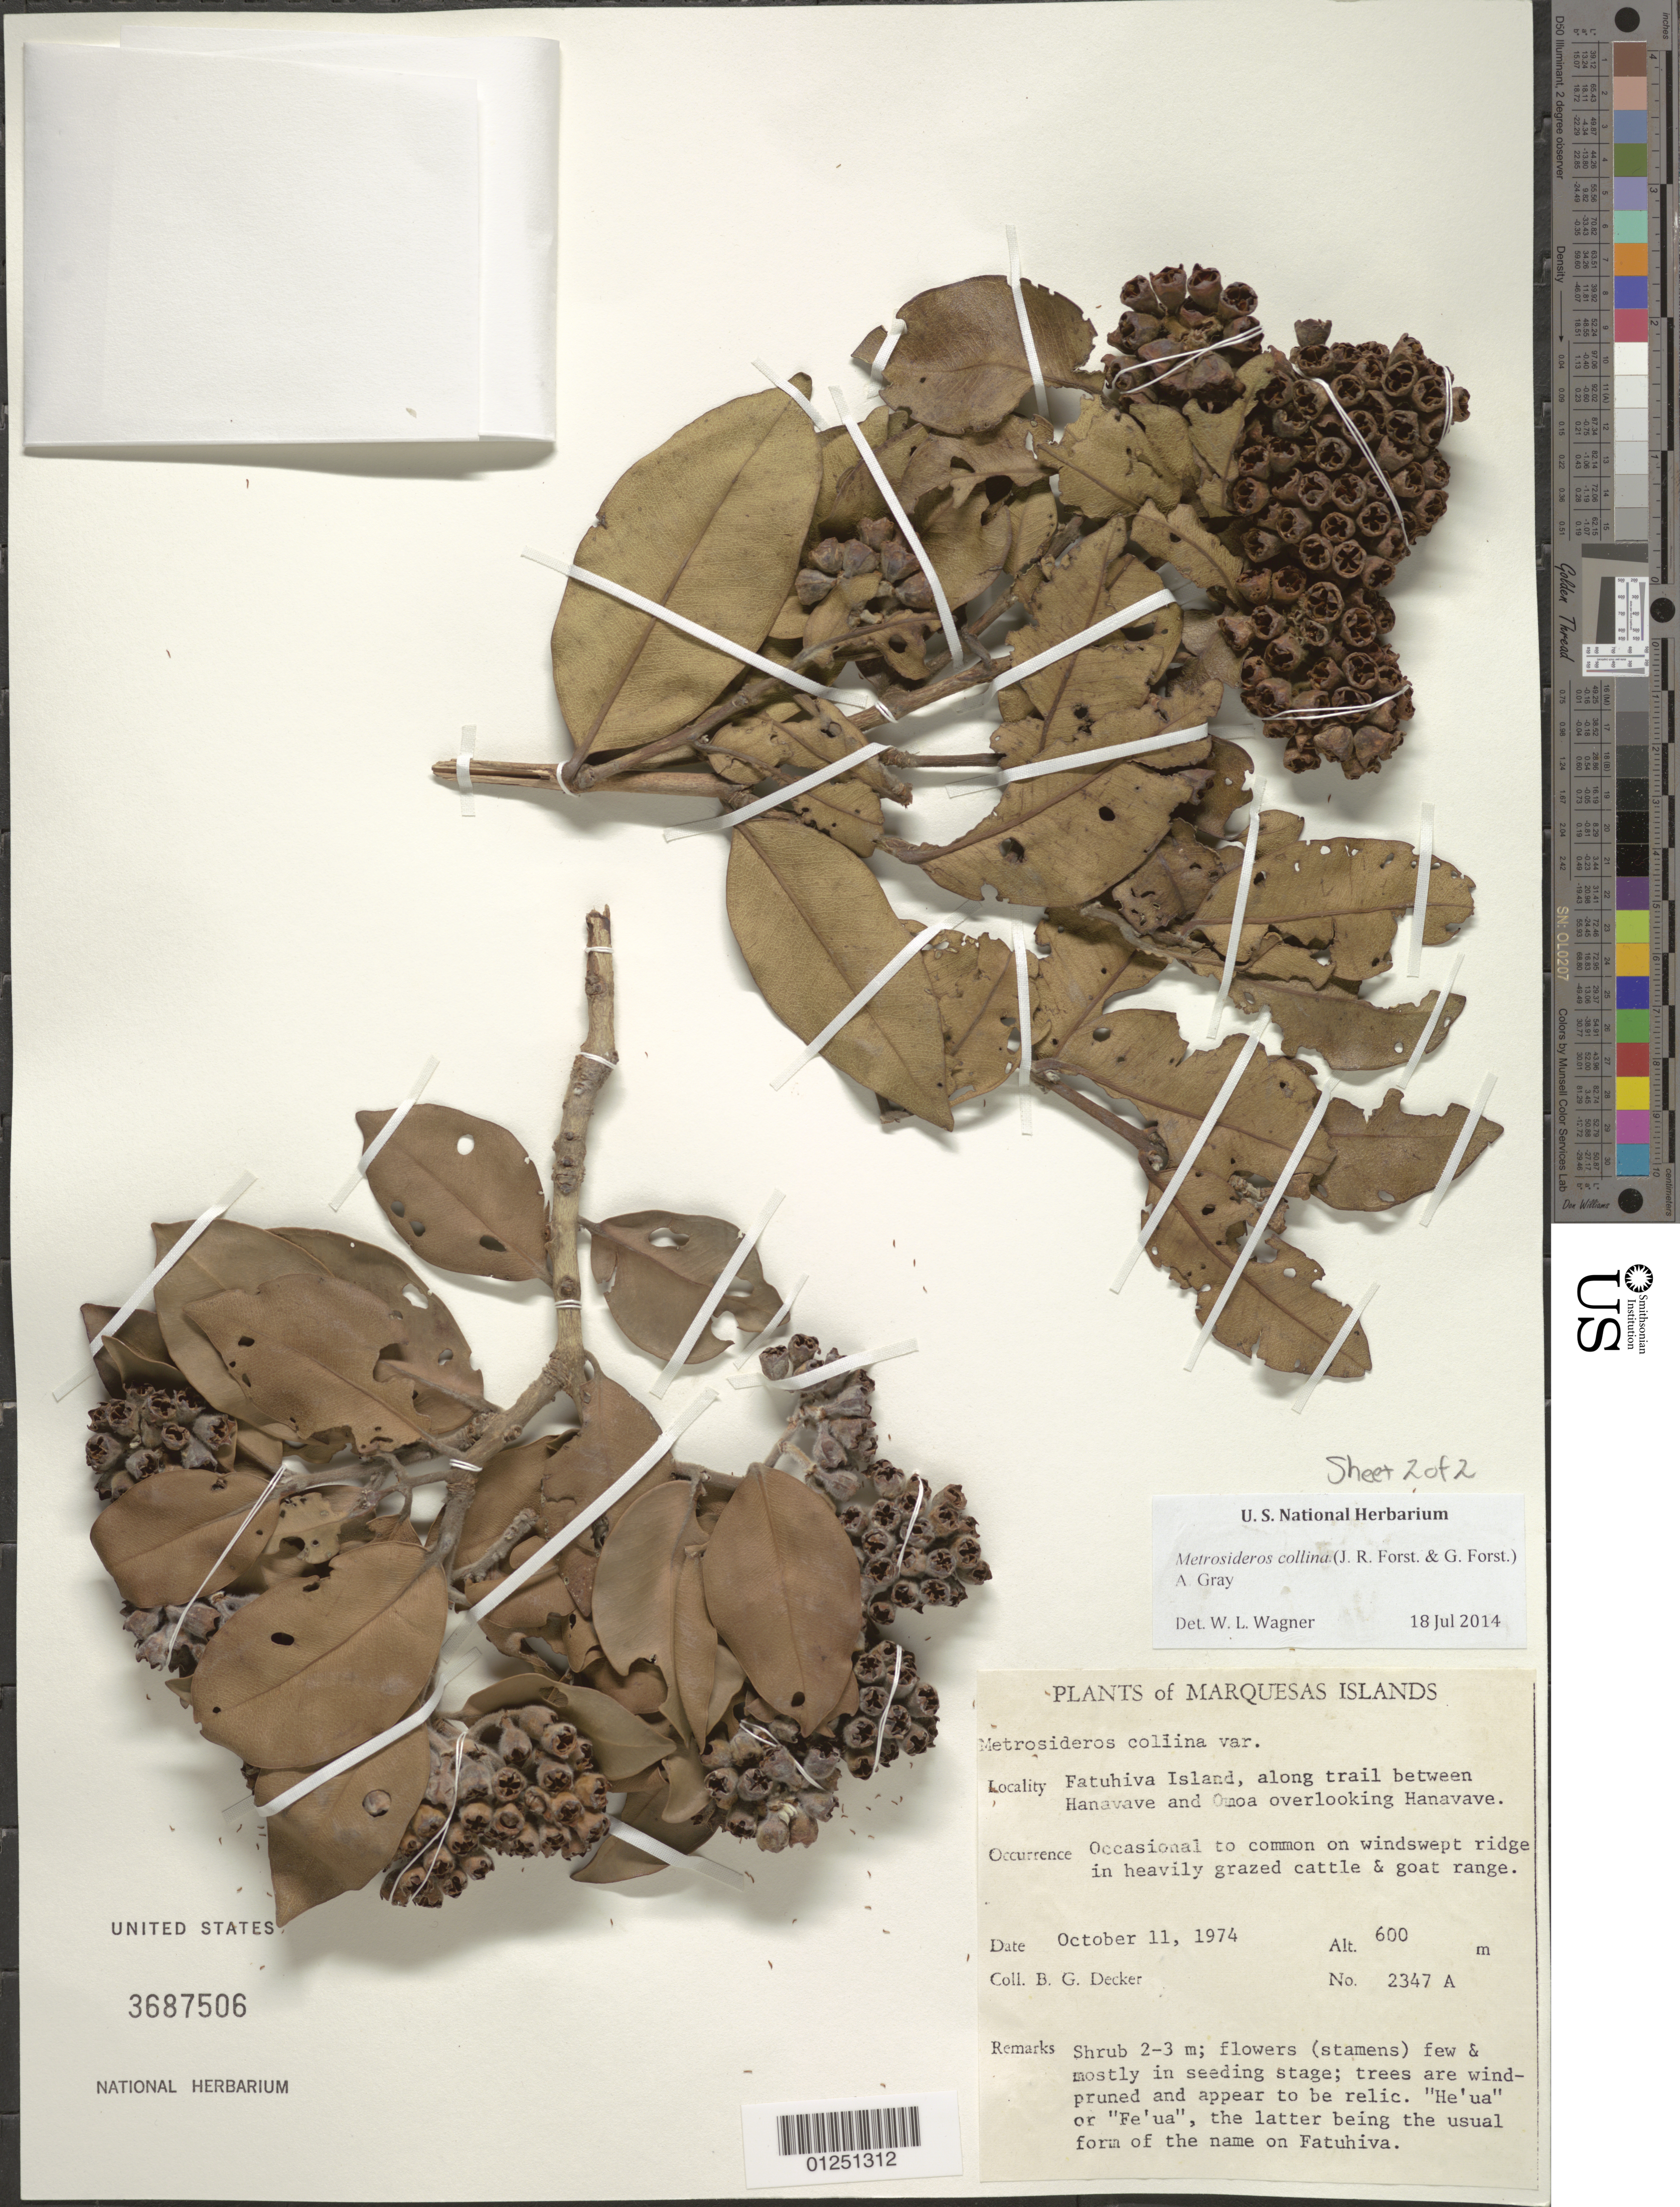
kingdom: Plantae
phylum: Tracheophyta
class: Magnoliopsida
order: Myrtales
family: Myrtaceae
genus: Metrosideros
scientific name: Metrosideros collina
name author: (J.R. Forst. & G. Forst.) A. Gray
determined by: Wagner, W. L., (BOT), Smithsonian Institution - National Museum of Natural History (UNITED STATES)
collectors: B. G. Decker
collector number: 2347A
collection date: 1974-10-11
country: French Polynesia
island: Fatu Hiva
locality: trail between Hanavave and 'Omo'a overlooking Hanavave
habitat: Wind swept ridge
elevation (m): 600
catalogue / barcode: US 3687506